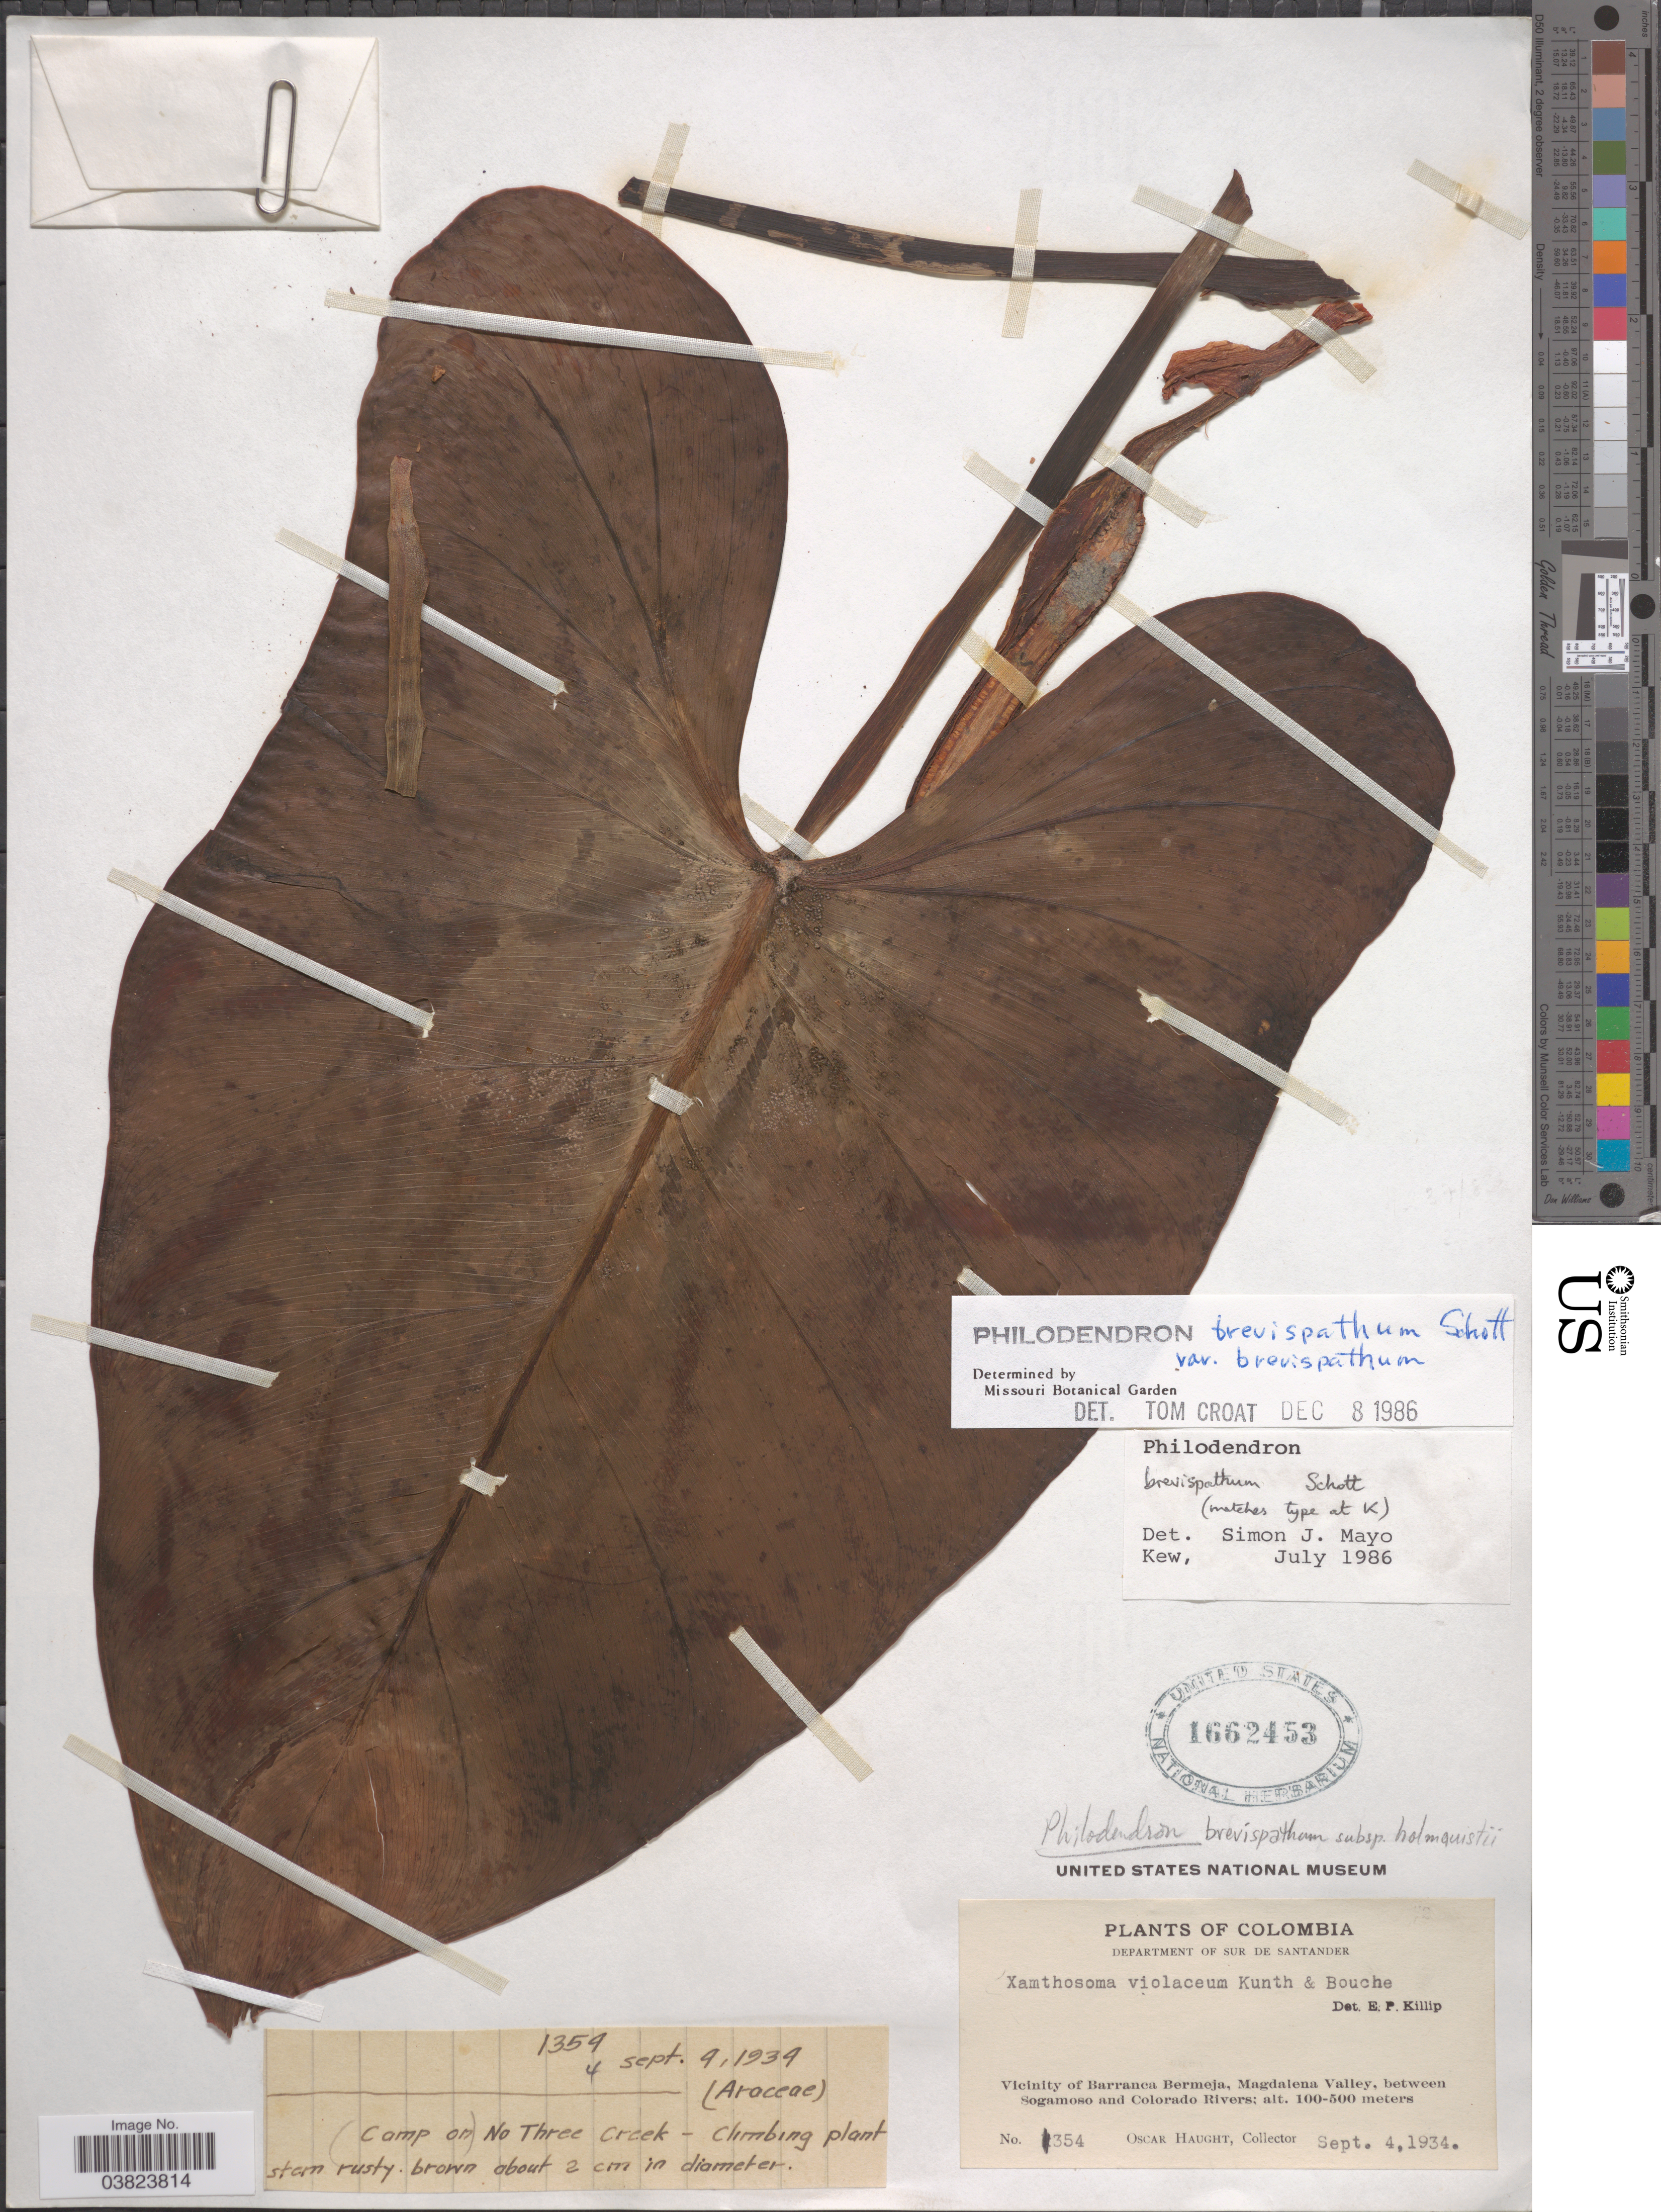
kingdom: Plantae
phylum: Tracheophyta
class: Liliopsida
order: Alismatales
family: Araceae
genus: Philodendron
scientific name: Philodendron brevispathum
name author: Schott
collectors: O. L. Haught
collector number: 1354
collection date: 1934-09-04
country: Colombia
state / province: Santander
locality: Department of Sur de Santander. Vicinity of Barranca Bermeja, Magdalena Valley, between Sogamoso and Colorado Rivers. No Three Creek.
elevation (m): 100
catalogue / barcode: US 1662453